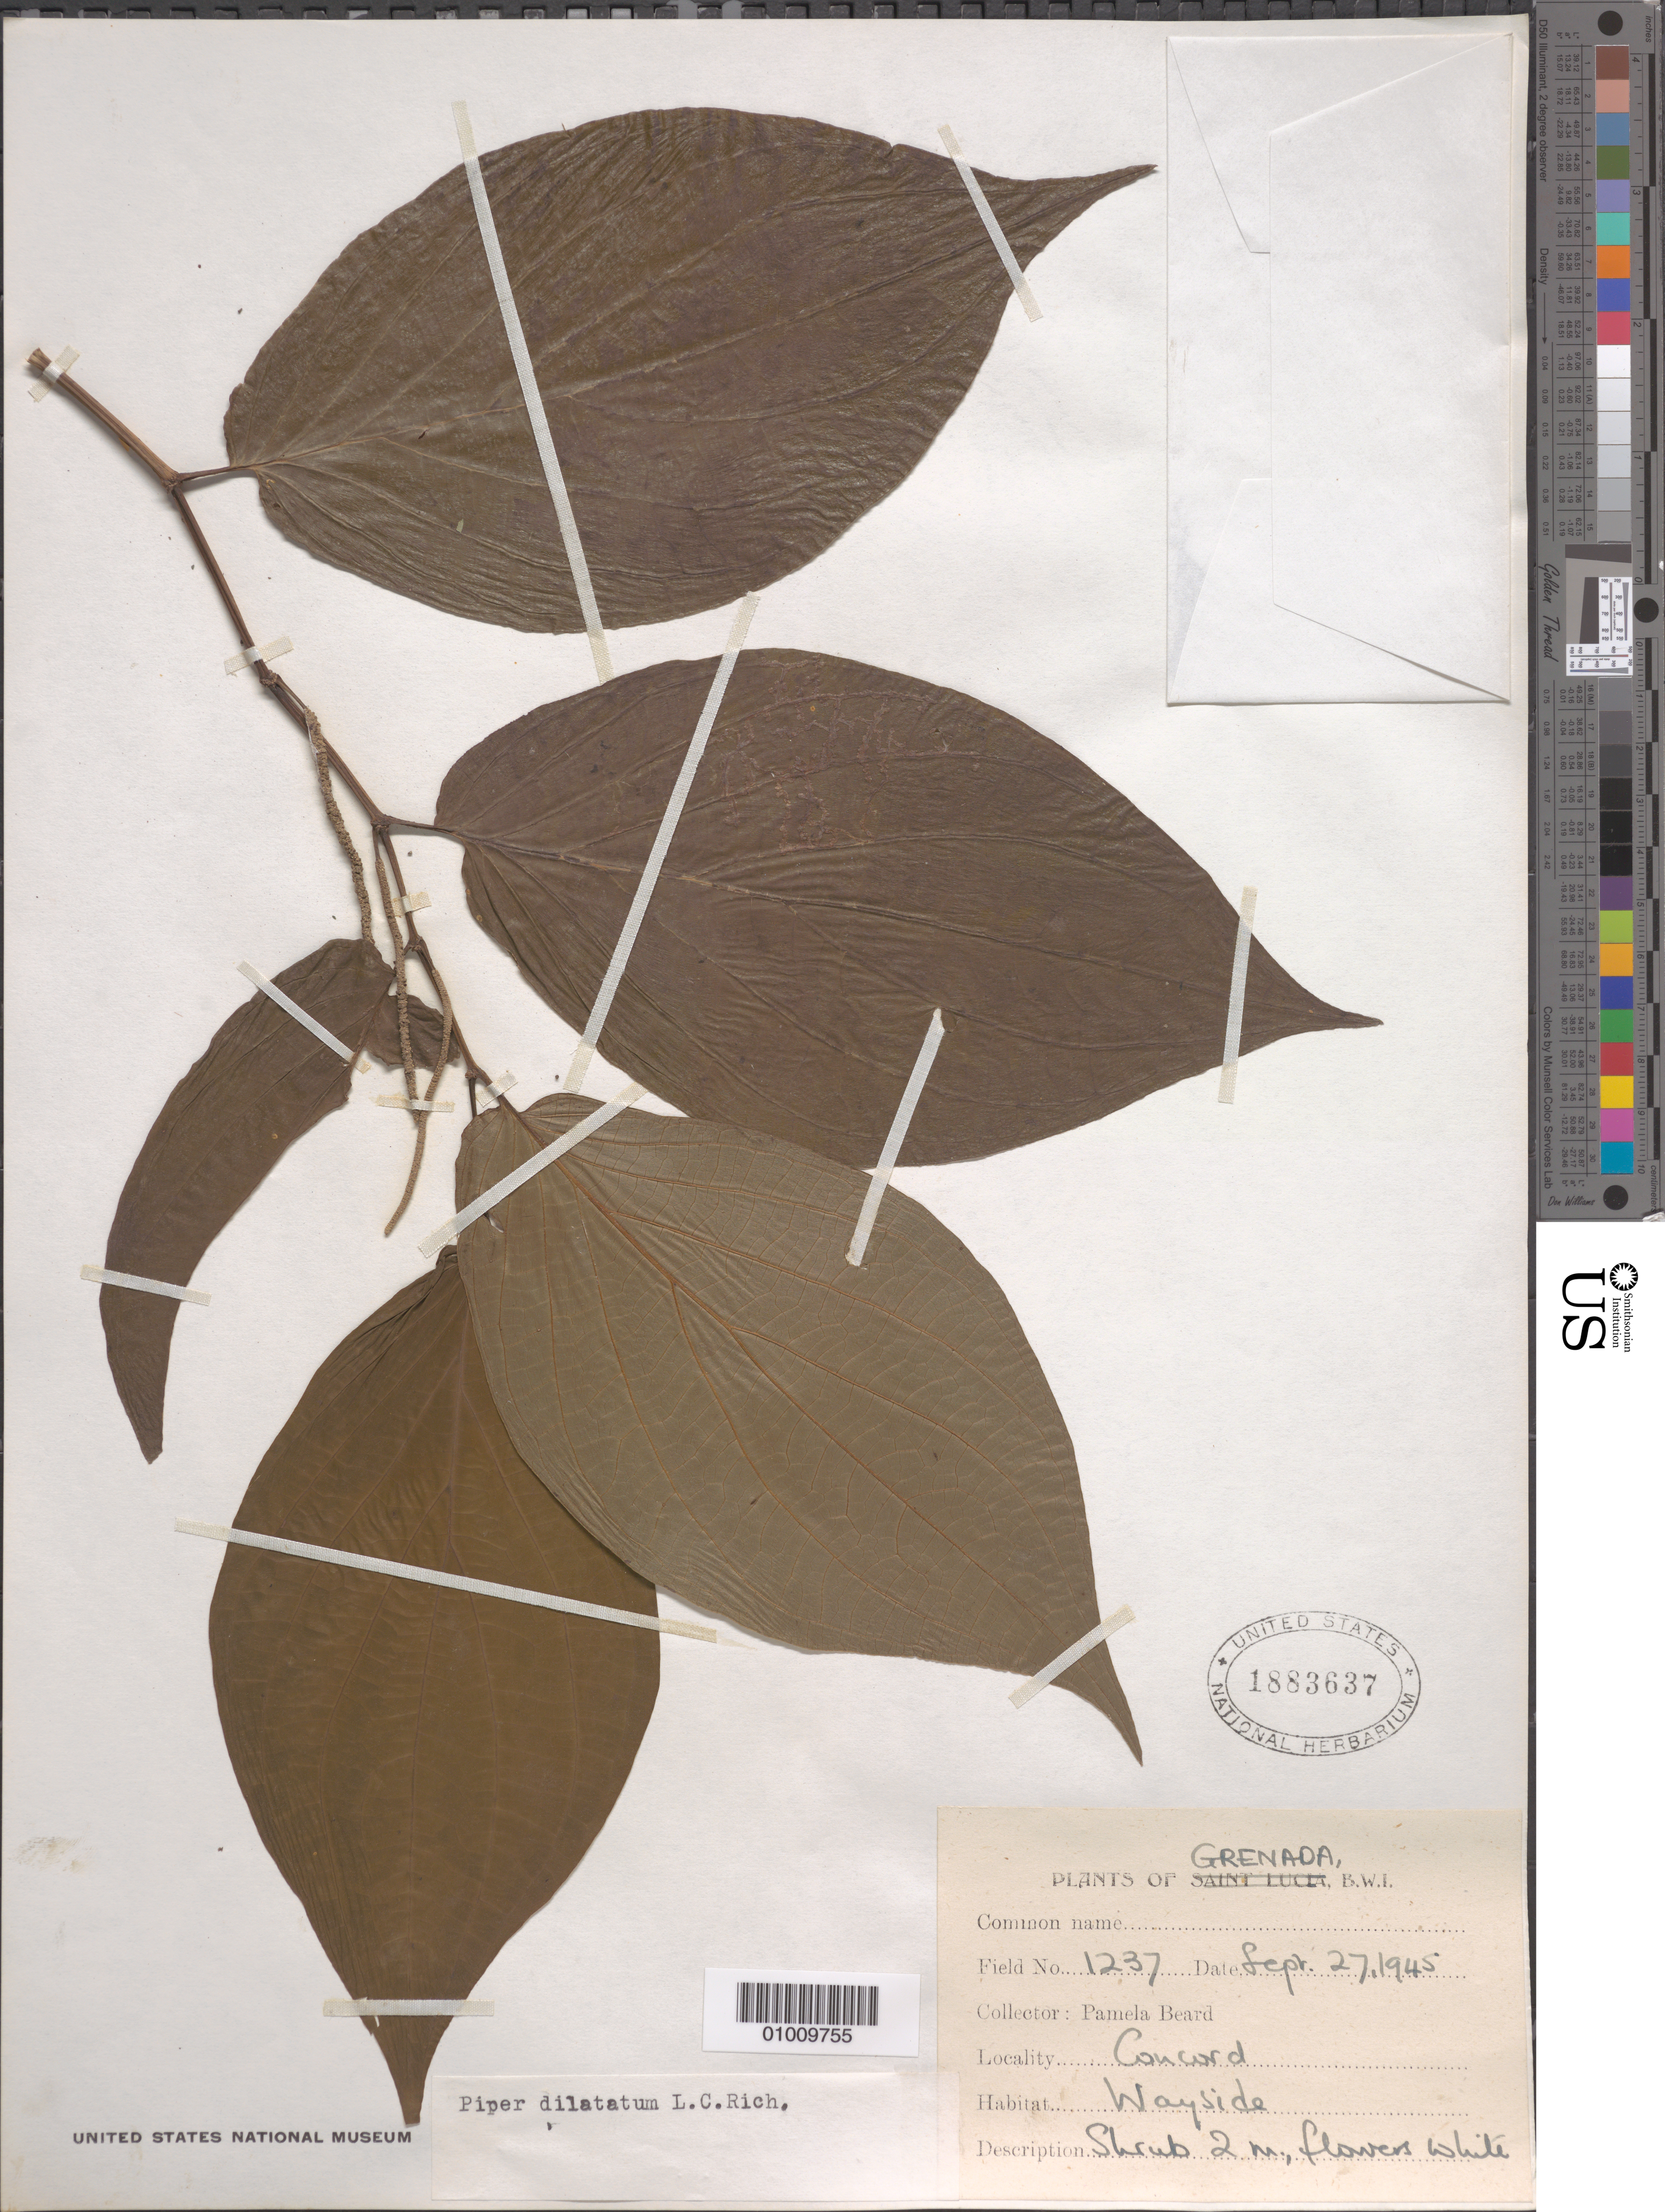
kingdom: Plantae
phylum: Tracheophyta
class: Magnoliopsida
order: Piperales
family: Piperaceae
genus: Piper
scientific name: Piper dilatatum var. dilatatum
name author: Rich.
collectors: P. Beard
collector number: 1237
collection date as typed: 27 Sep 1945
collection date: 1945-09-27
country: Grenada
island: Grenada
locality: Concord. Wayside.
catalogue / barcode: US 1883637